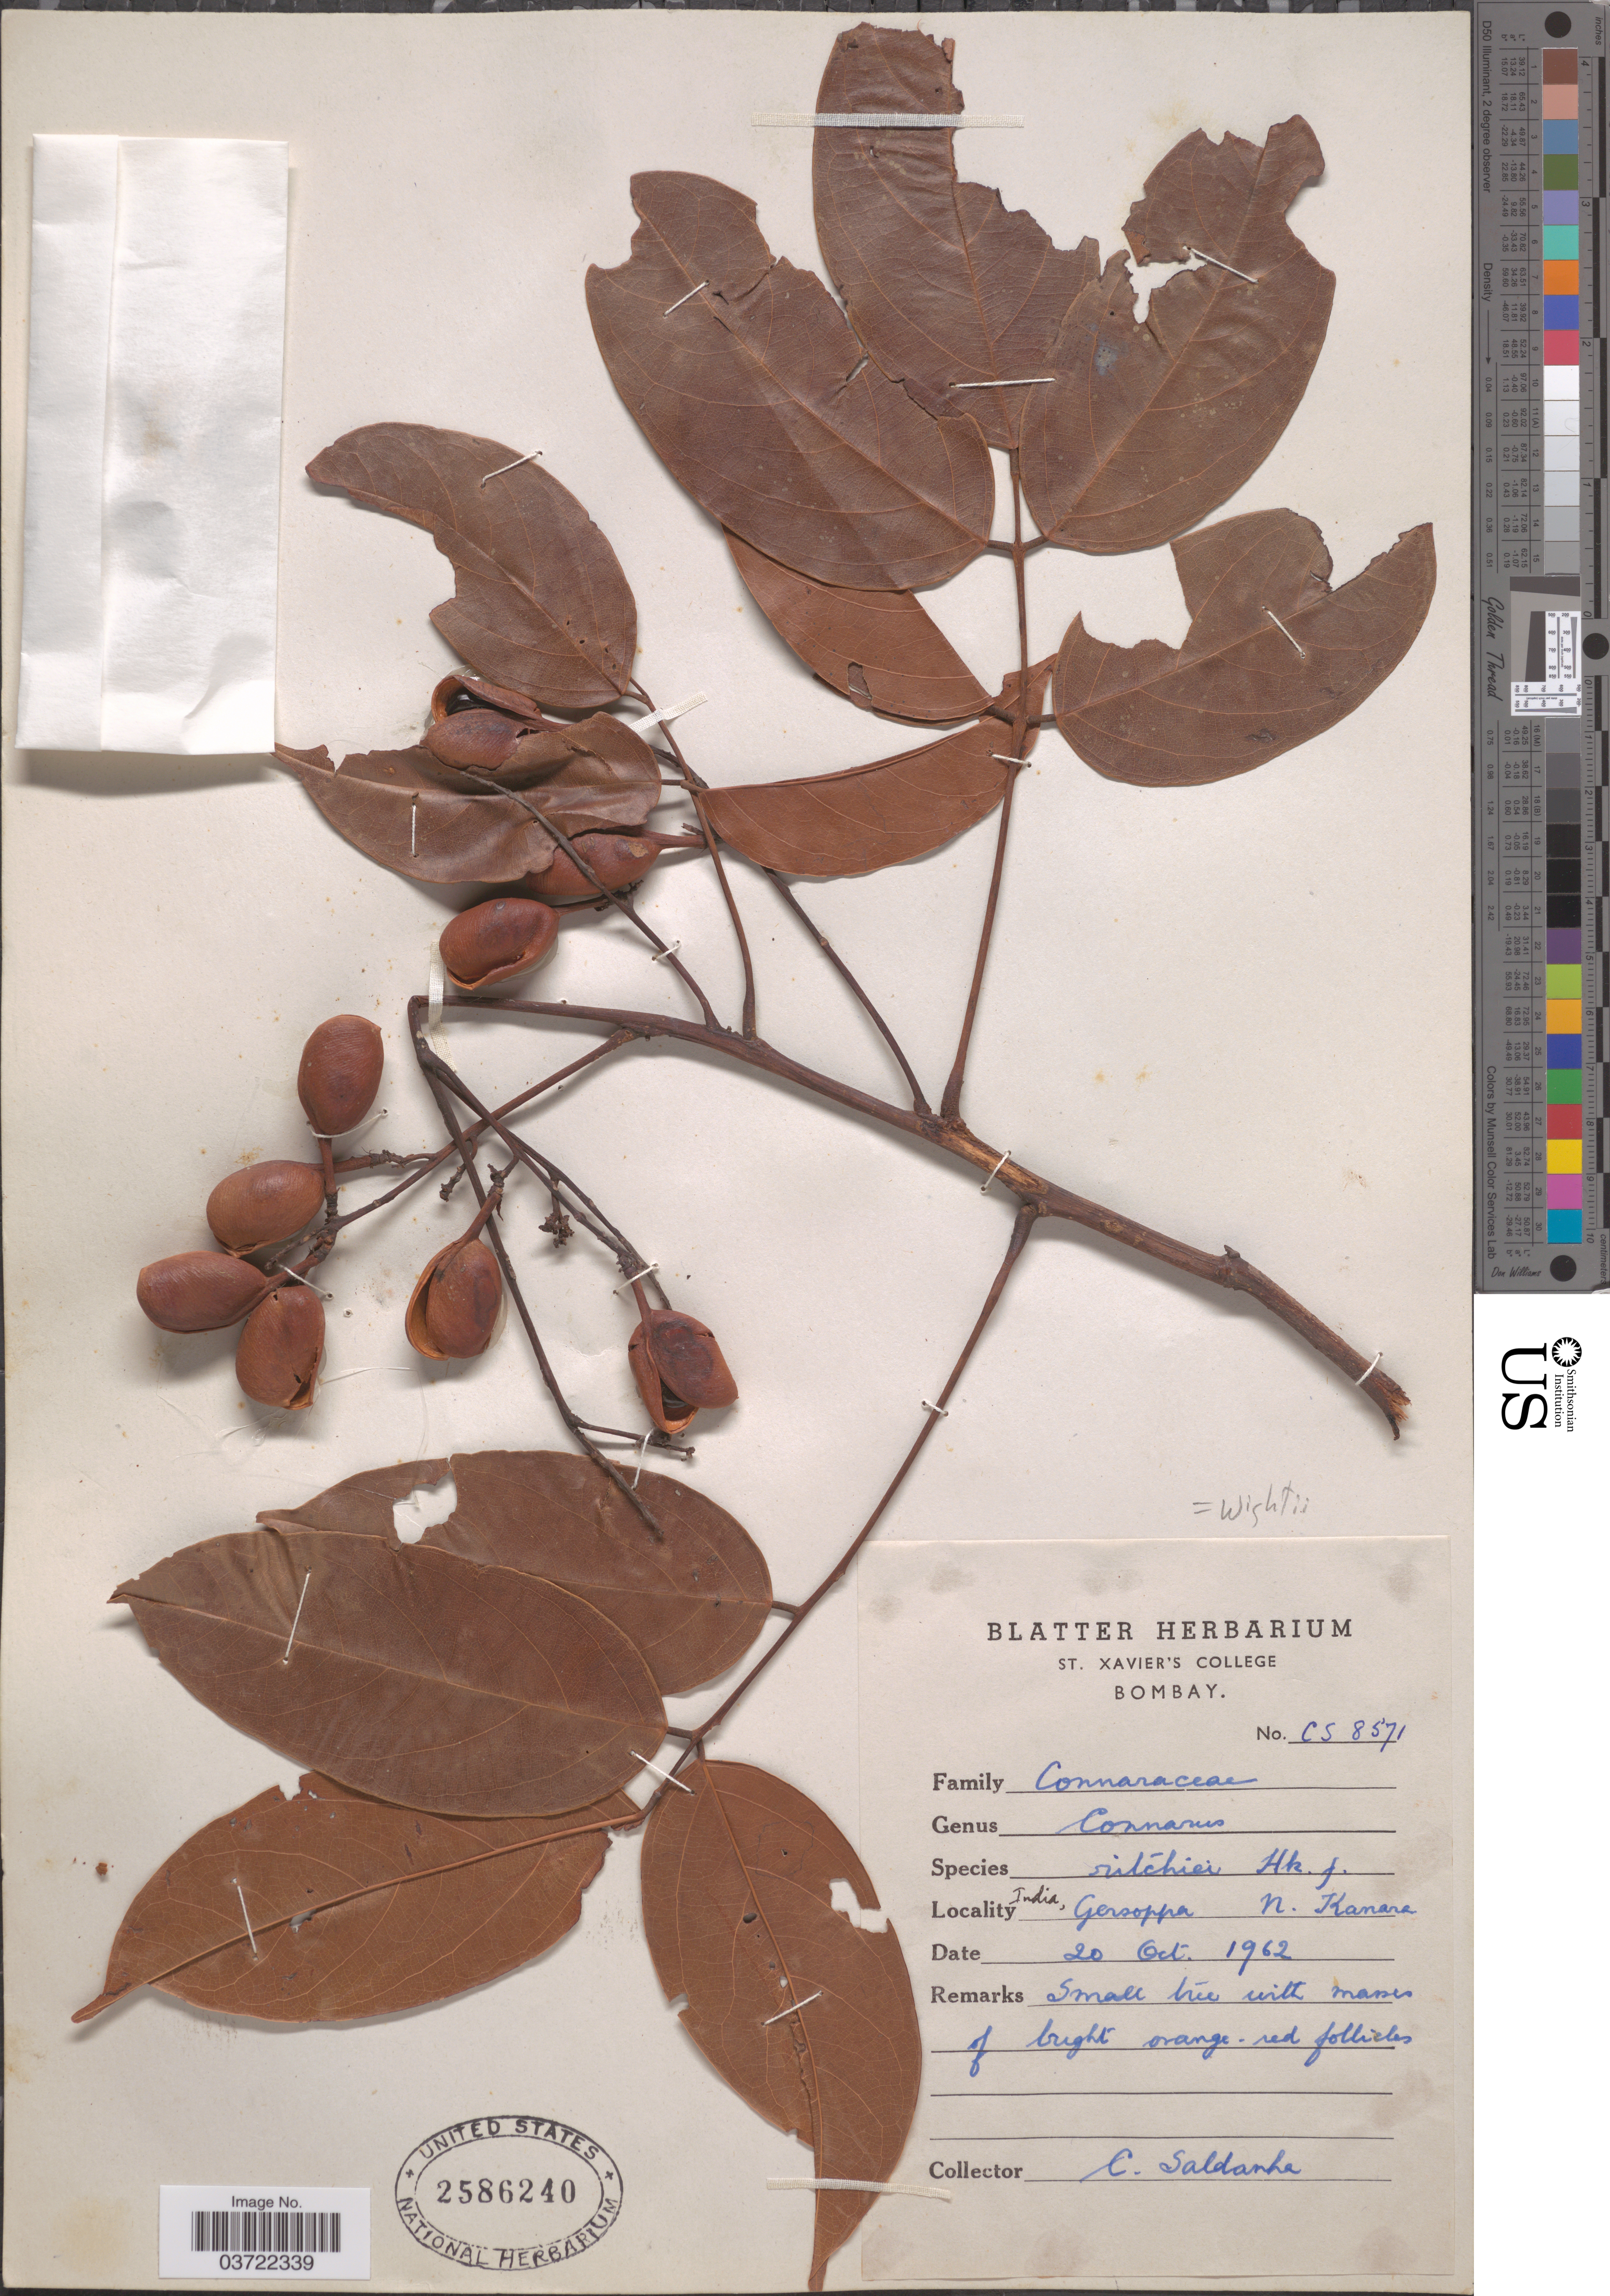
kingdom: Plantae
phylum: Tracheophyta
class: Magnoliopsida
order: Oxalidales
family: Connaraceae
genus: Connarus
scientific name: Connarus wightii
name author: Hook. f.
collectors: C. Saldanha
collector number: CS8571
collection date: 1962-10-20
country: India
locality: Gersoppa. N. Kanara.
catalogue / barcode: US 2586240